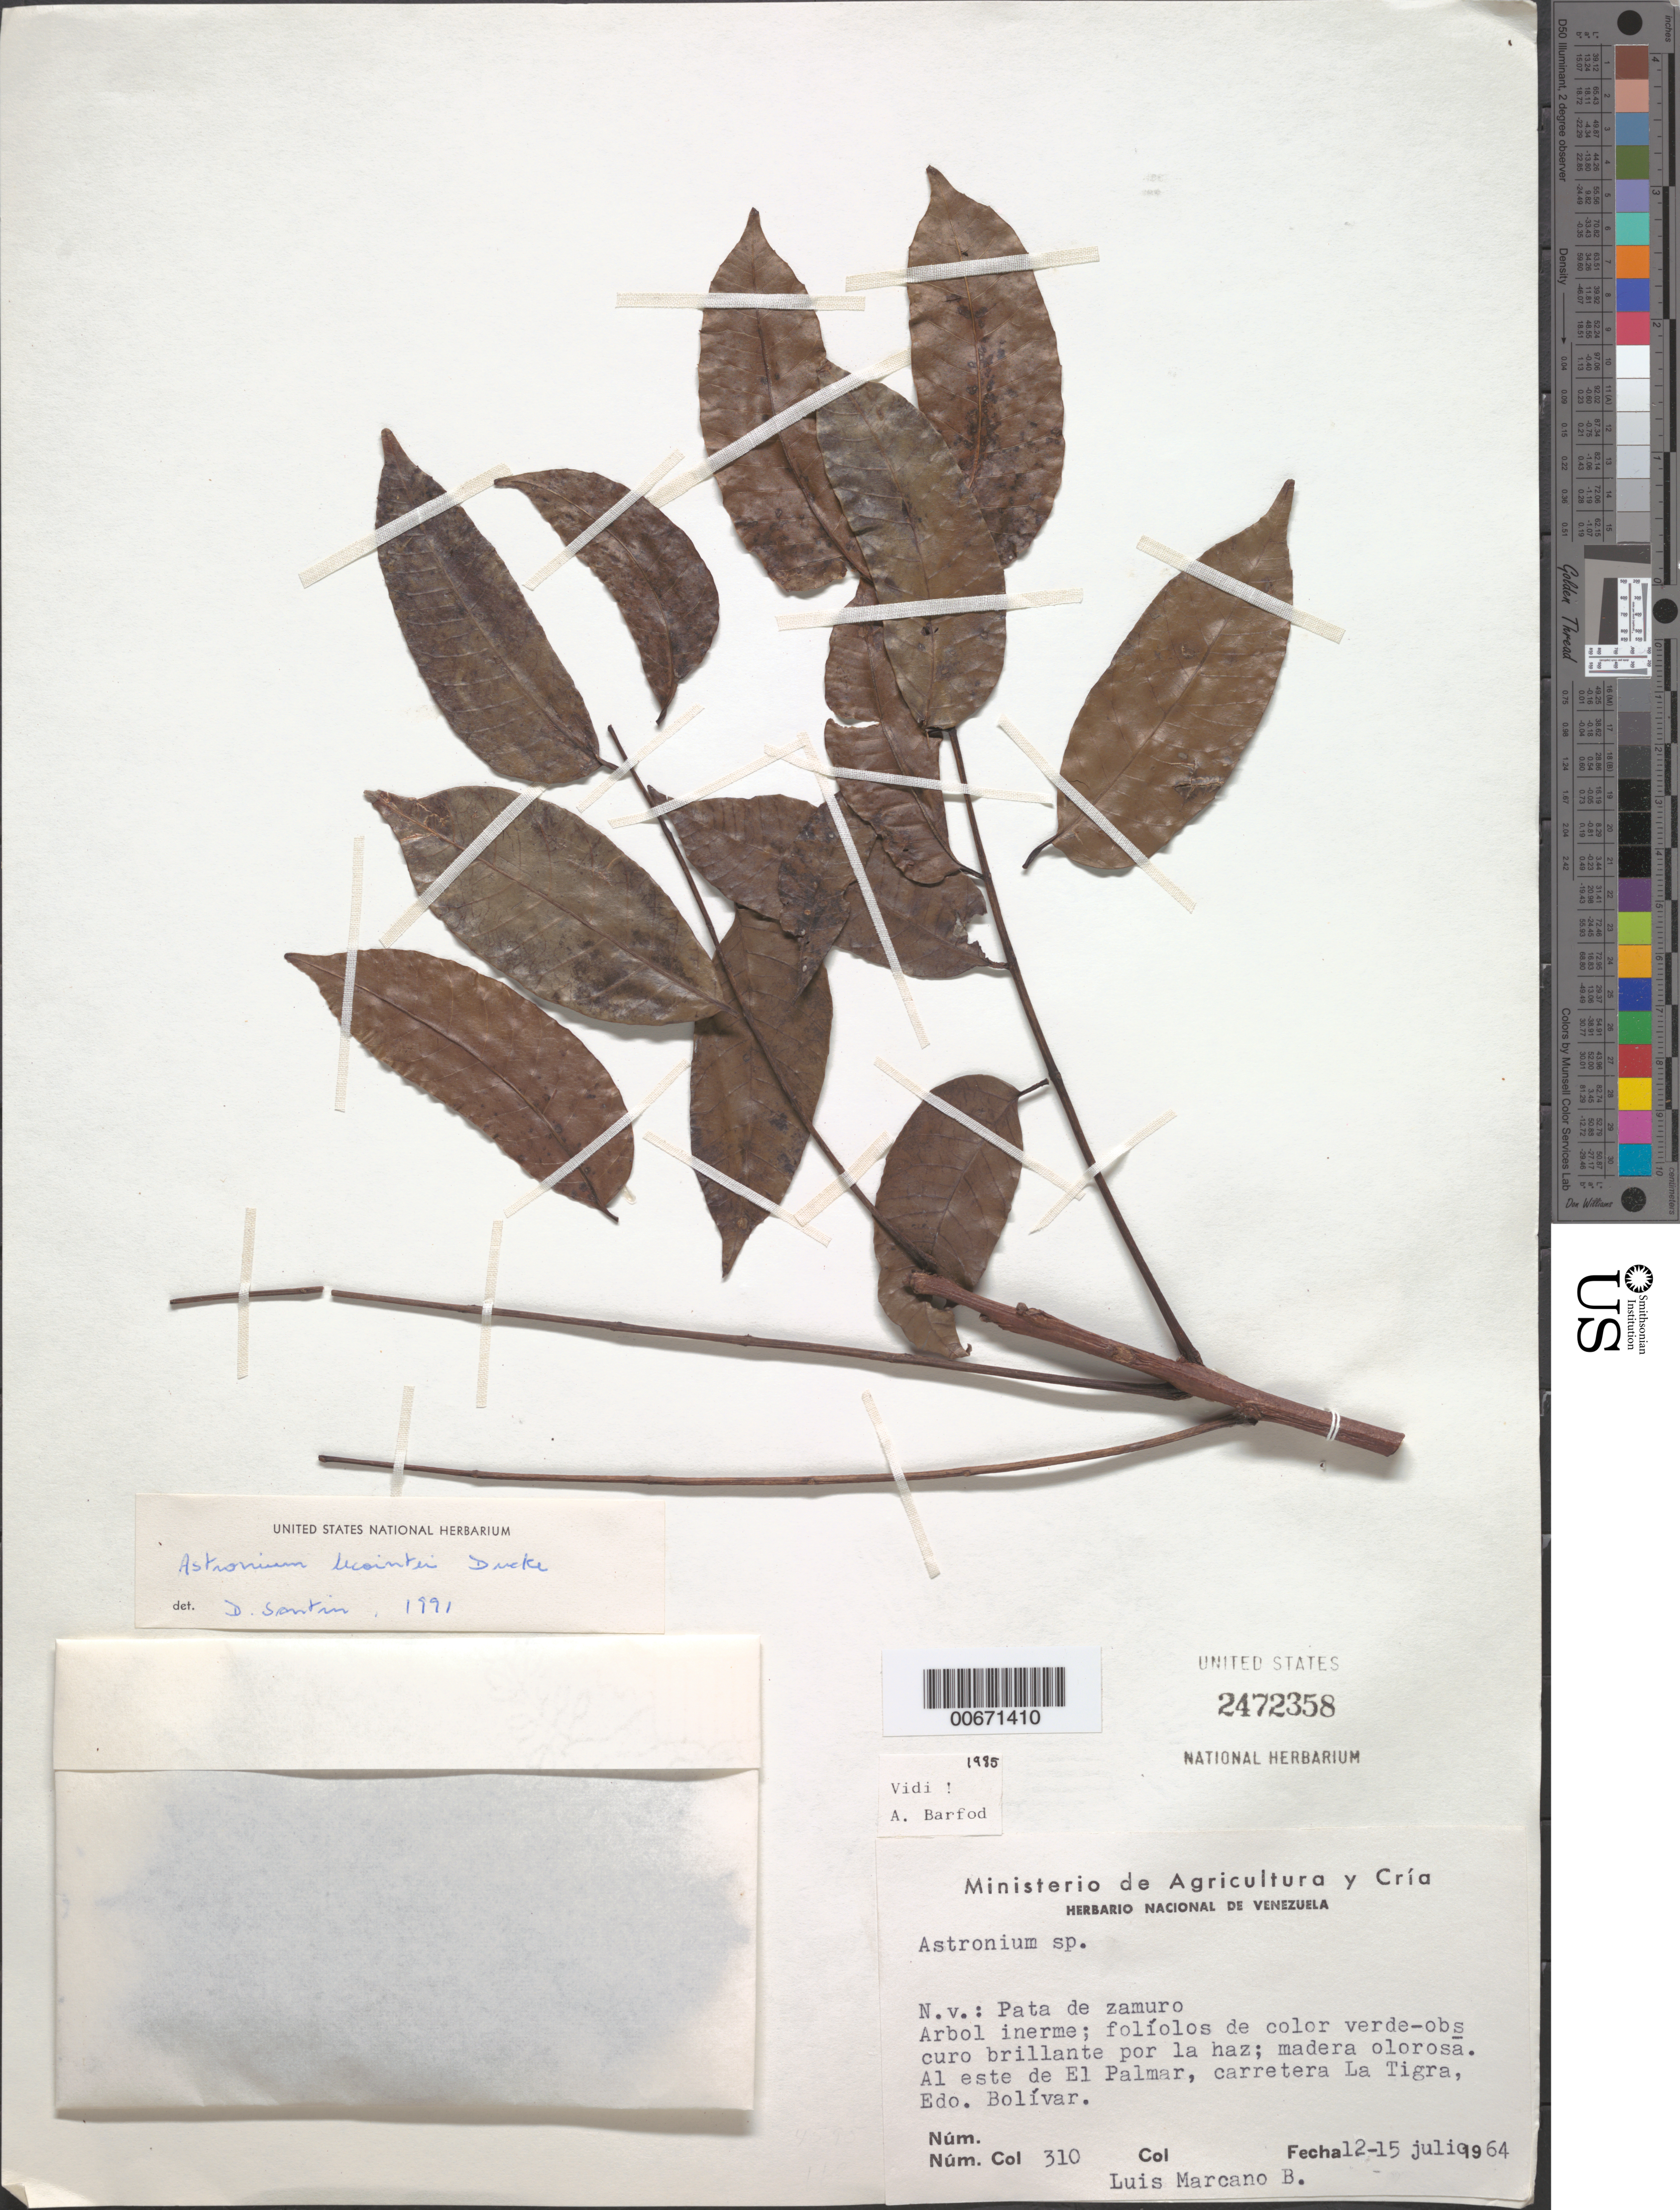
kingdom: Plantae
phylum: Tracheophyta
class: Magnoliopsida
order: Sapindales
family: Anacardiaceae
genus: Astronium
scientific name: Astronium lecointei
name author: Ducke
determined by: Santin, D. A.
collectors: L. Marcano-Berti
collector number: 310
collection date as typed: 12-Jul-64 to 15-Jul-64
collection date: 1964-07-12/1964-07-15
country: Venezuela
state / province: Bolívar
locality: El Palmar, este de; carretera La Tigra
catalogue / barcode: US 2472358